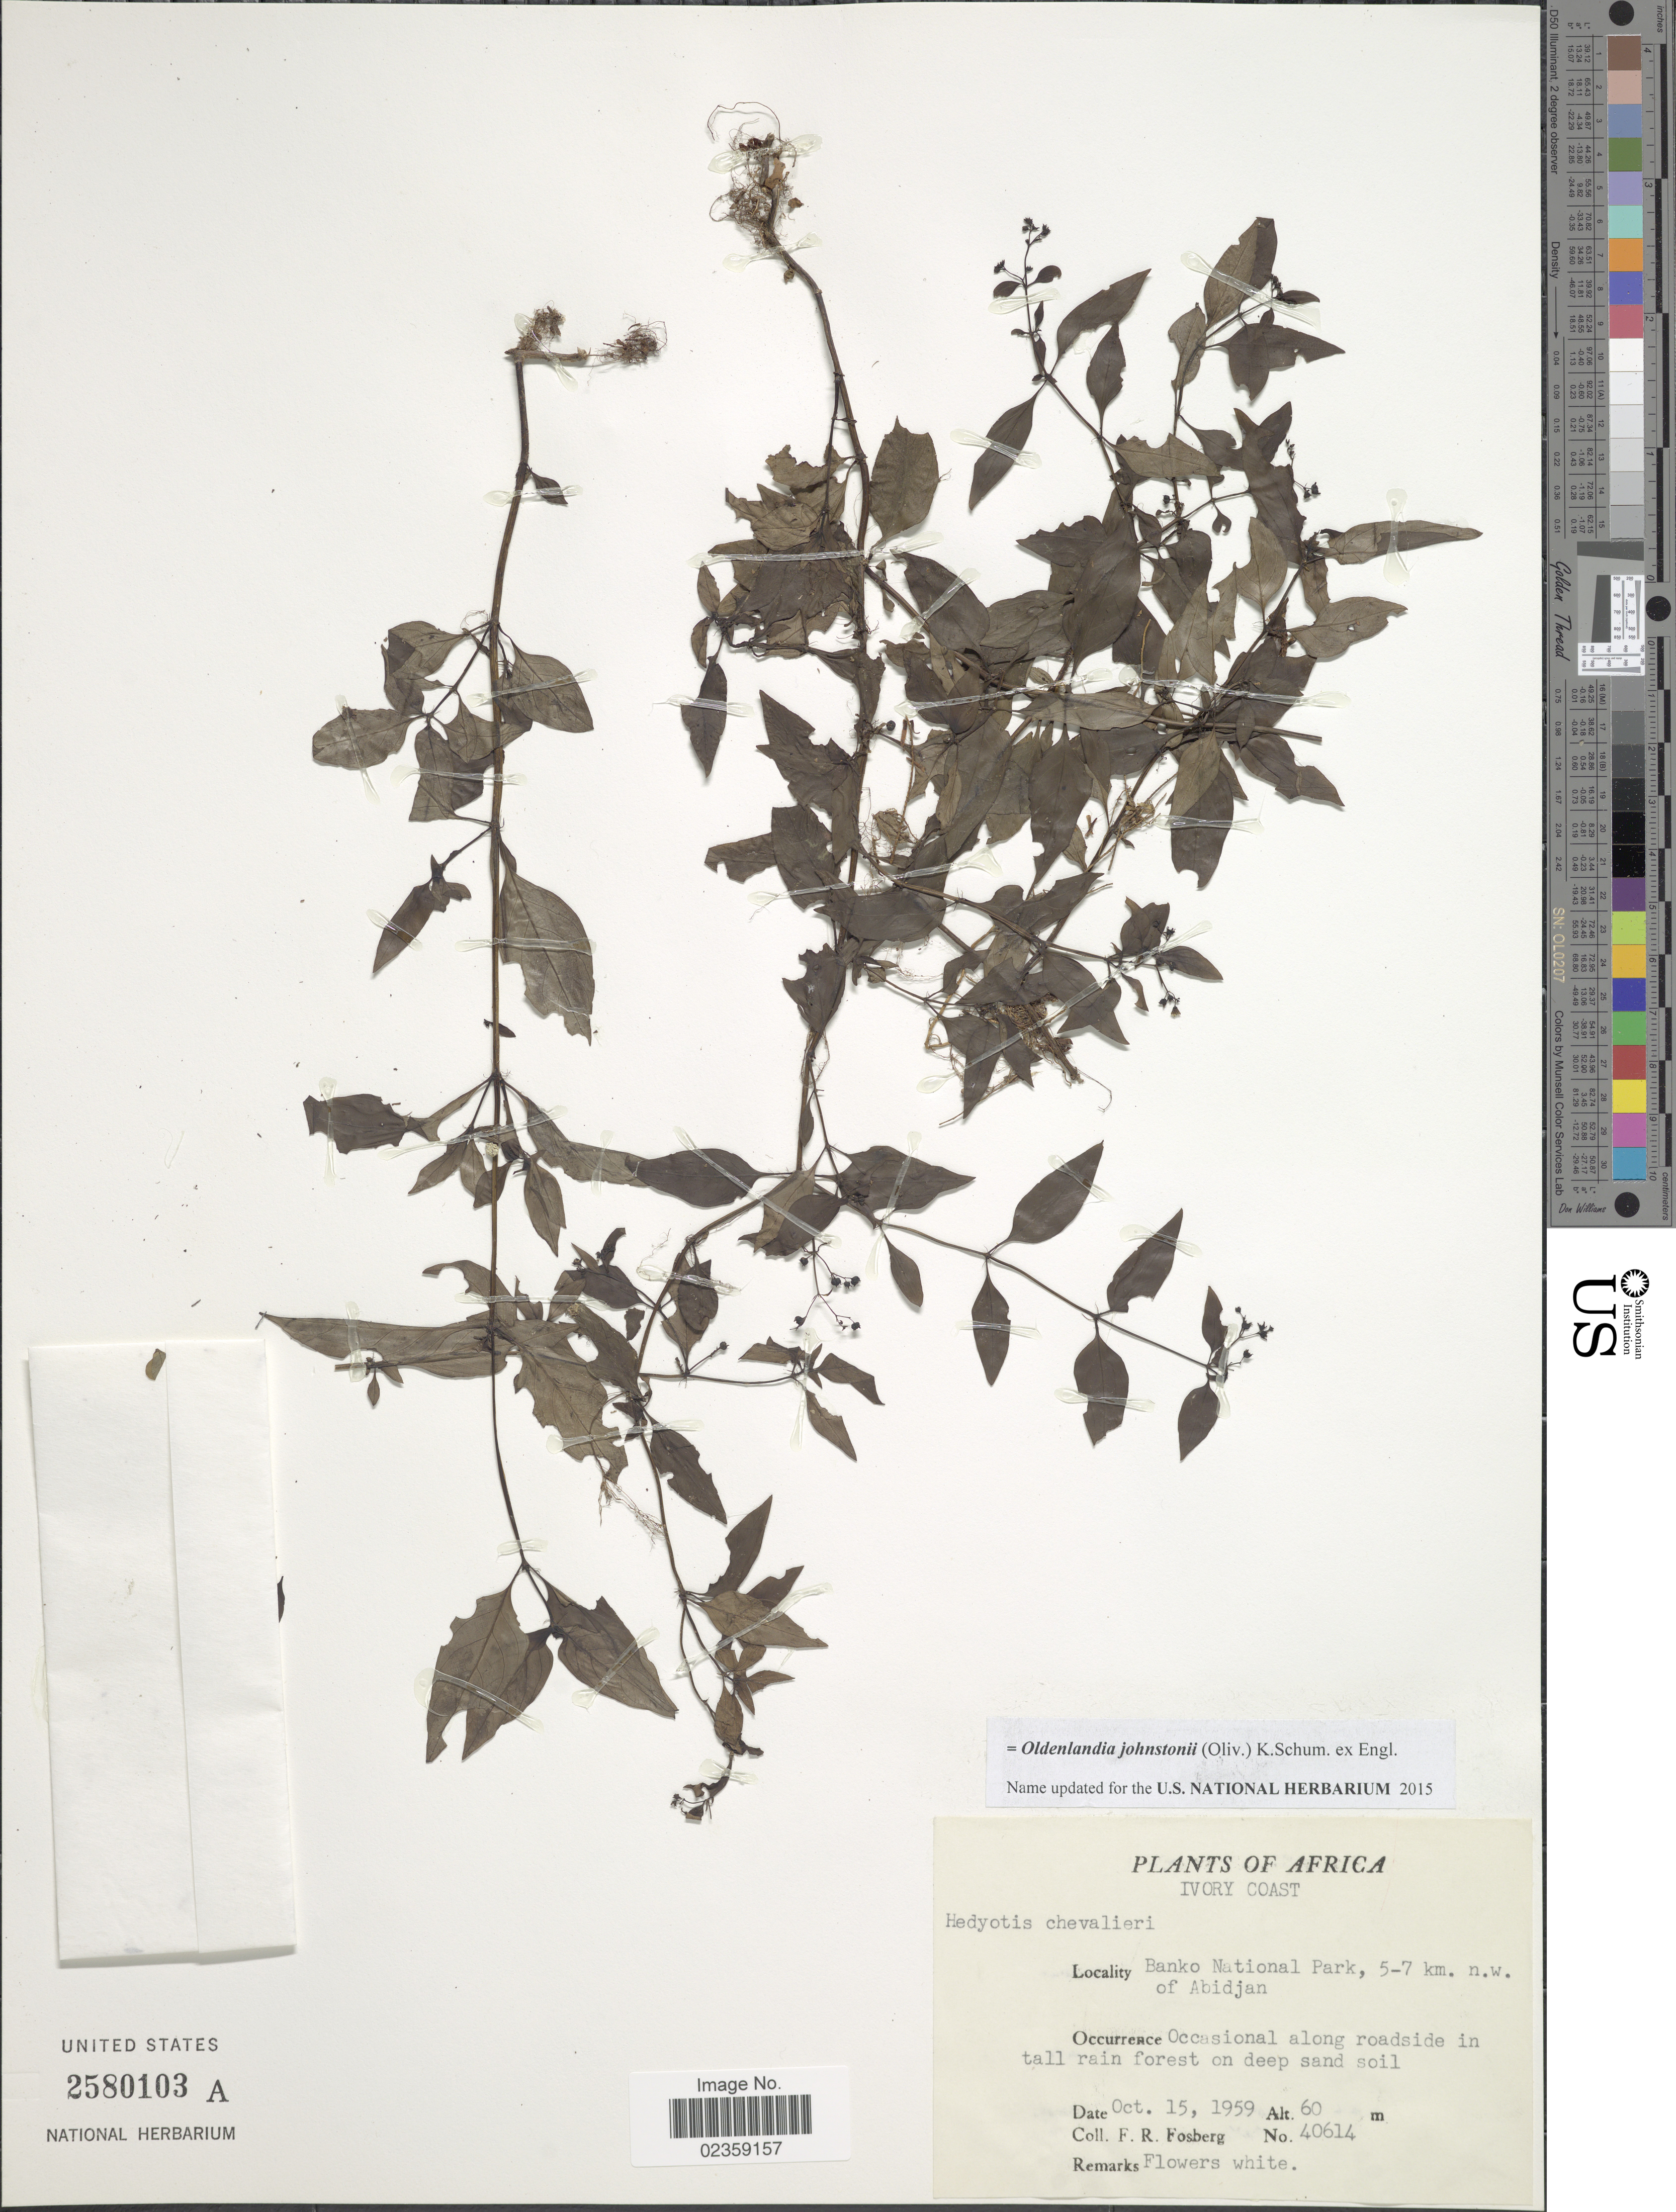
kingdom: Plantae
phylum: Tracheophyta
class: Magnoliopsida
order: Gentianales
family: Rubiaceae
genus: Oldenlandia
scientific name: Oldenlandia johnstonii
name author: (Oliv.) K. Schum. ex Engl.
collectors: F. R. Fosberg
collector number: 40614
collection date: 1959-10-15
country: Ivory Coast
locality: Banko National Park, 5-7 km. n.w. of Abidjan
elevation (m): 60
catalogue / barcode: US 2580103A